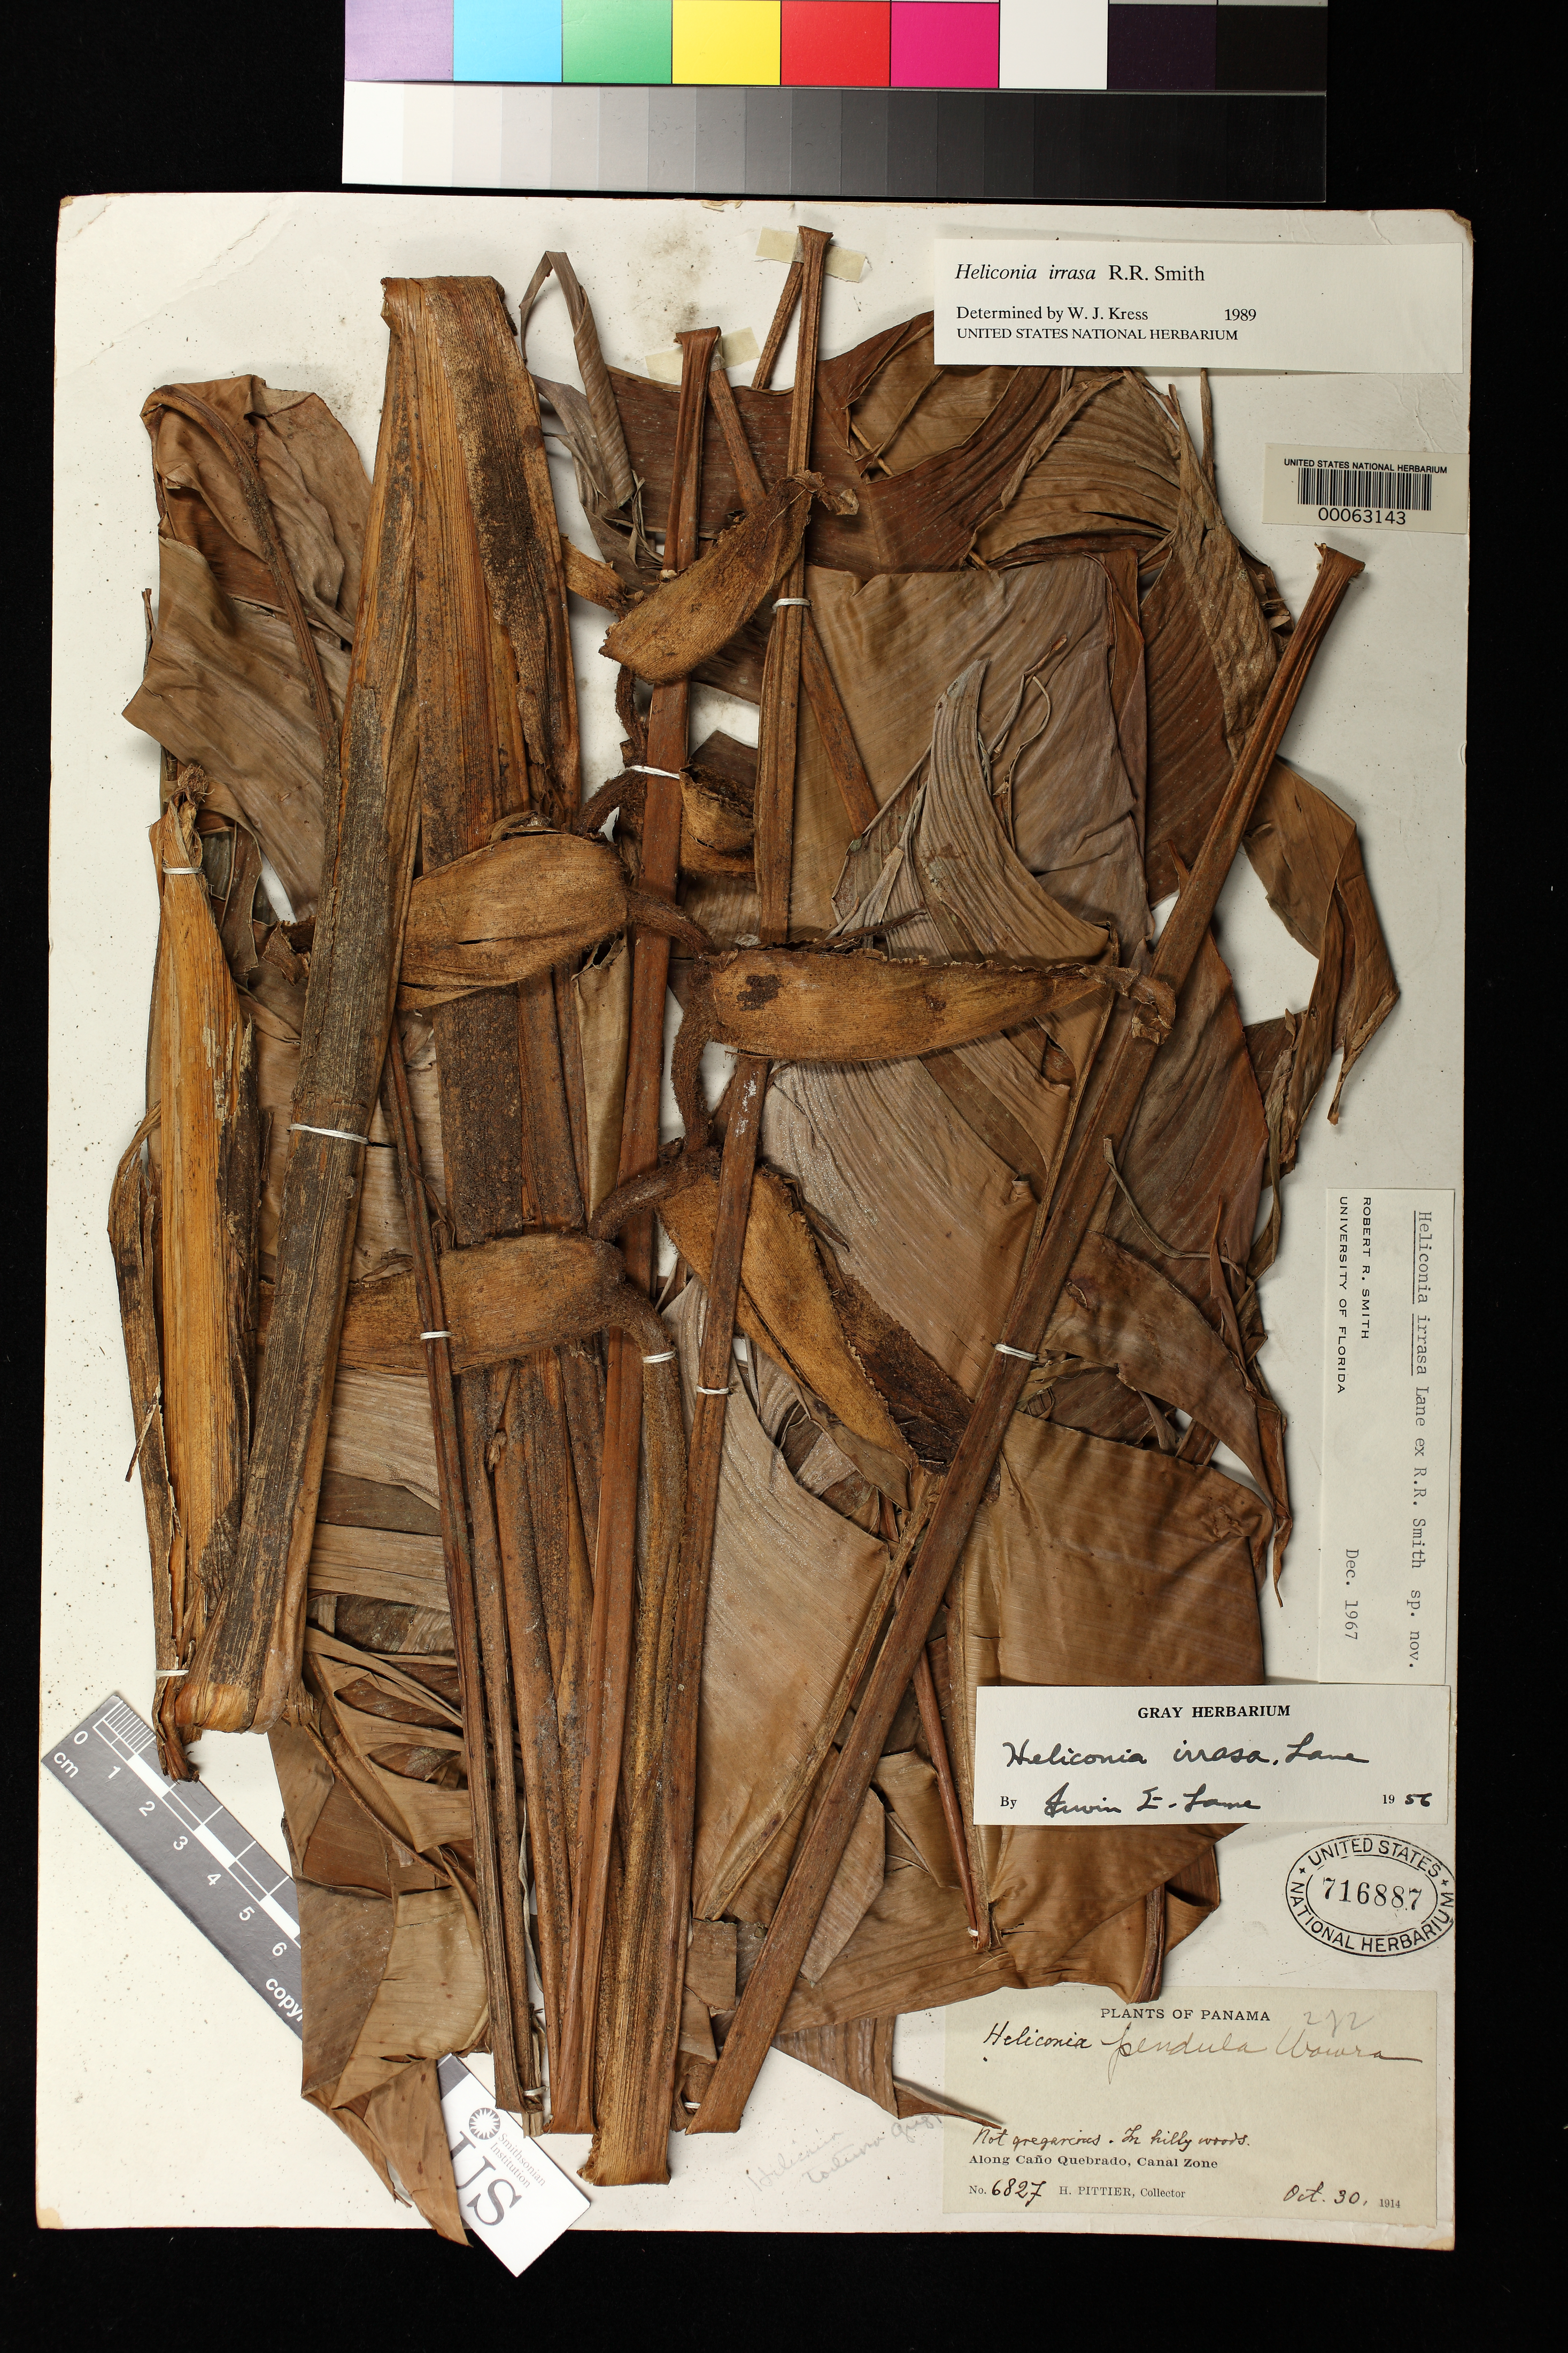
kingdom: Plantae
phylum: Tracheophyta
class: Liliopsida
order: Zingiberales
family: Heliconiaceae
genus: Heliconia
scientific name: Heliconia irrasa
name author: Lane ex R.R. Sm.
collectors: H. F. Pittier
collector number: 6827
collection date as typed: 30 Oct 1914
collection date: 1914-10-30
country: Panama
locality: Along Cano Quebrado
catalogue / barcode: US 716887